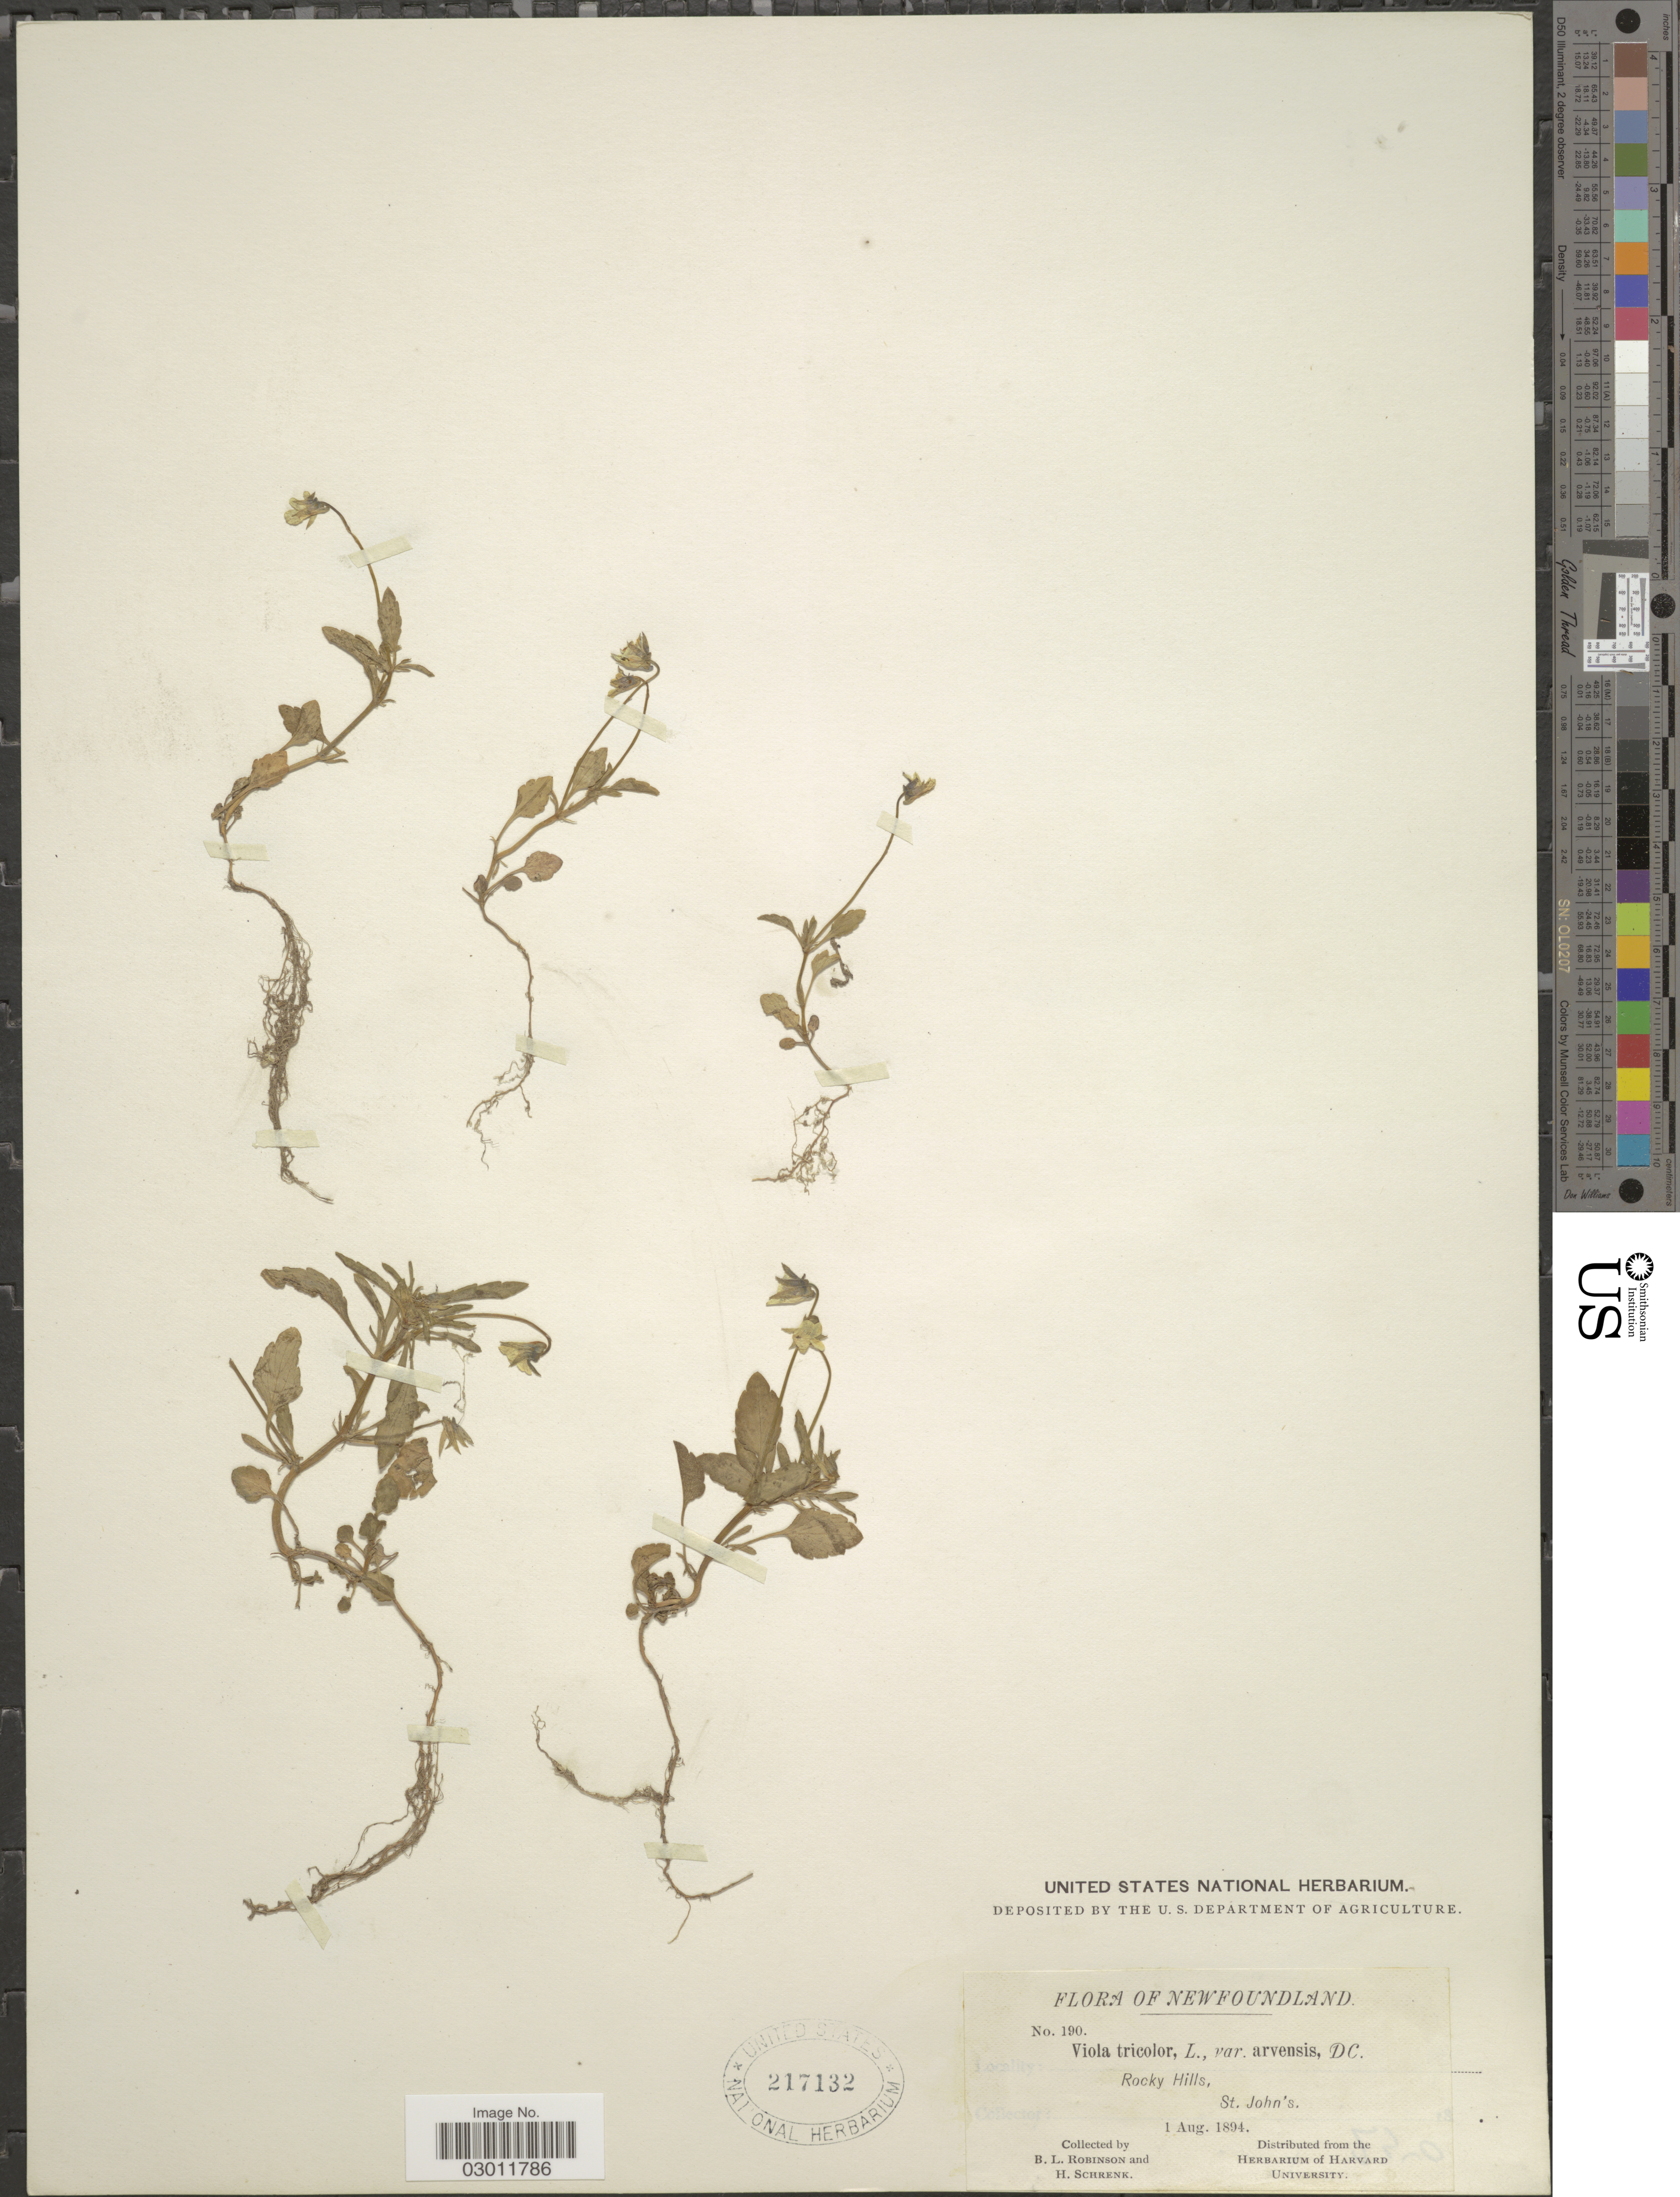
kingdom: Plantae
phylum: Tracheophyta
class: Magnoliopsida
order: Malpighiales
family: Violaceae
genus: Viola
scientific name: Viola arvensis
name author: Murray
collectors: B. L. Robinson & H. Schrenk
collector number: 190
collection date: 1894-08-01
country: Canada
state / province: Newfoundland and Labrador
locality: Rocky Hills, St. John's.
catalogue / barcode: US 217132